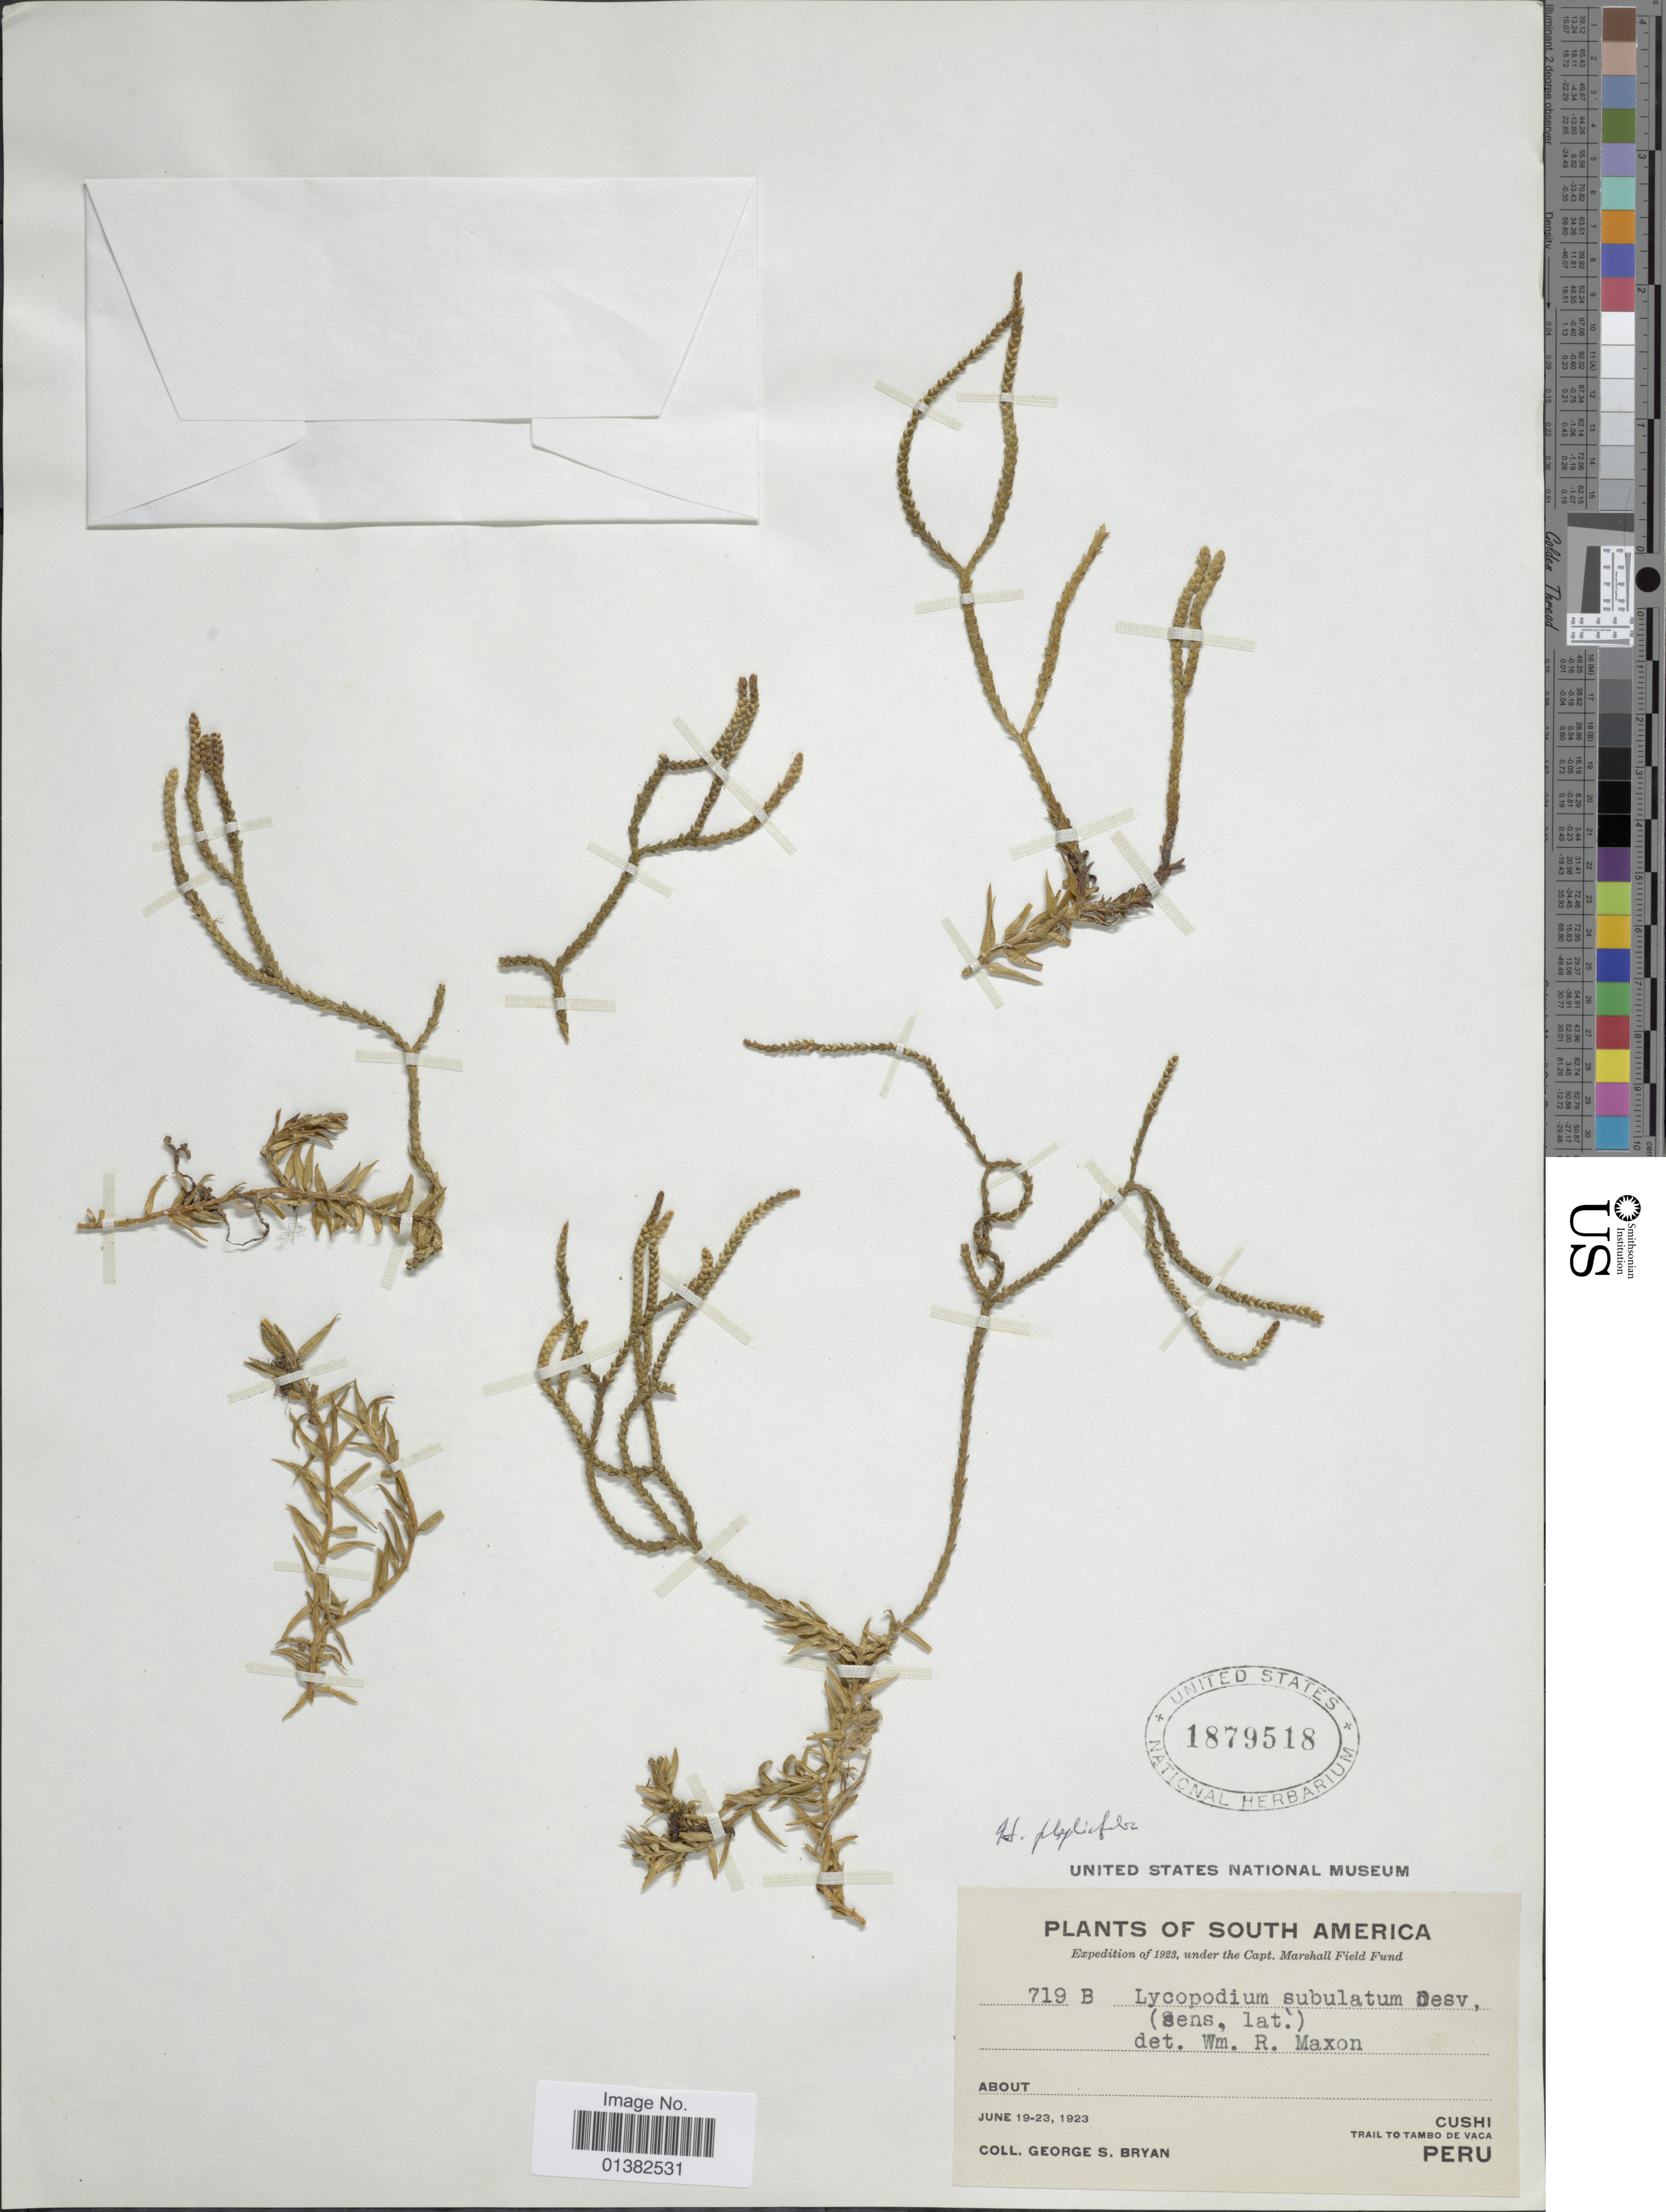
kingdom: Plantae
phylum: Tracheophyta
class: Lycopodiopsida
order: Lycopodiales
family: Lycopodiaceae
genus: Phlegmariurus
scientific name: Phlegmariurus phylicifolius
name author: (Desv. ex Poir.) B. Øllg.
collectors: G. S. Bryan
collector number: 719B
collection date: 1923-06-19/1923-06-23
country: Peru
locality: Cushi, trail to Tambo de Vaca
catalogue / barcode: US 1879518